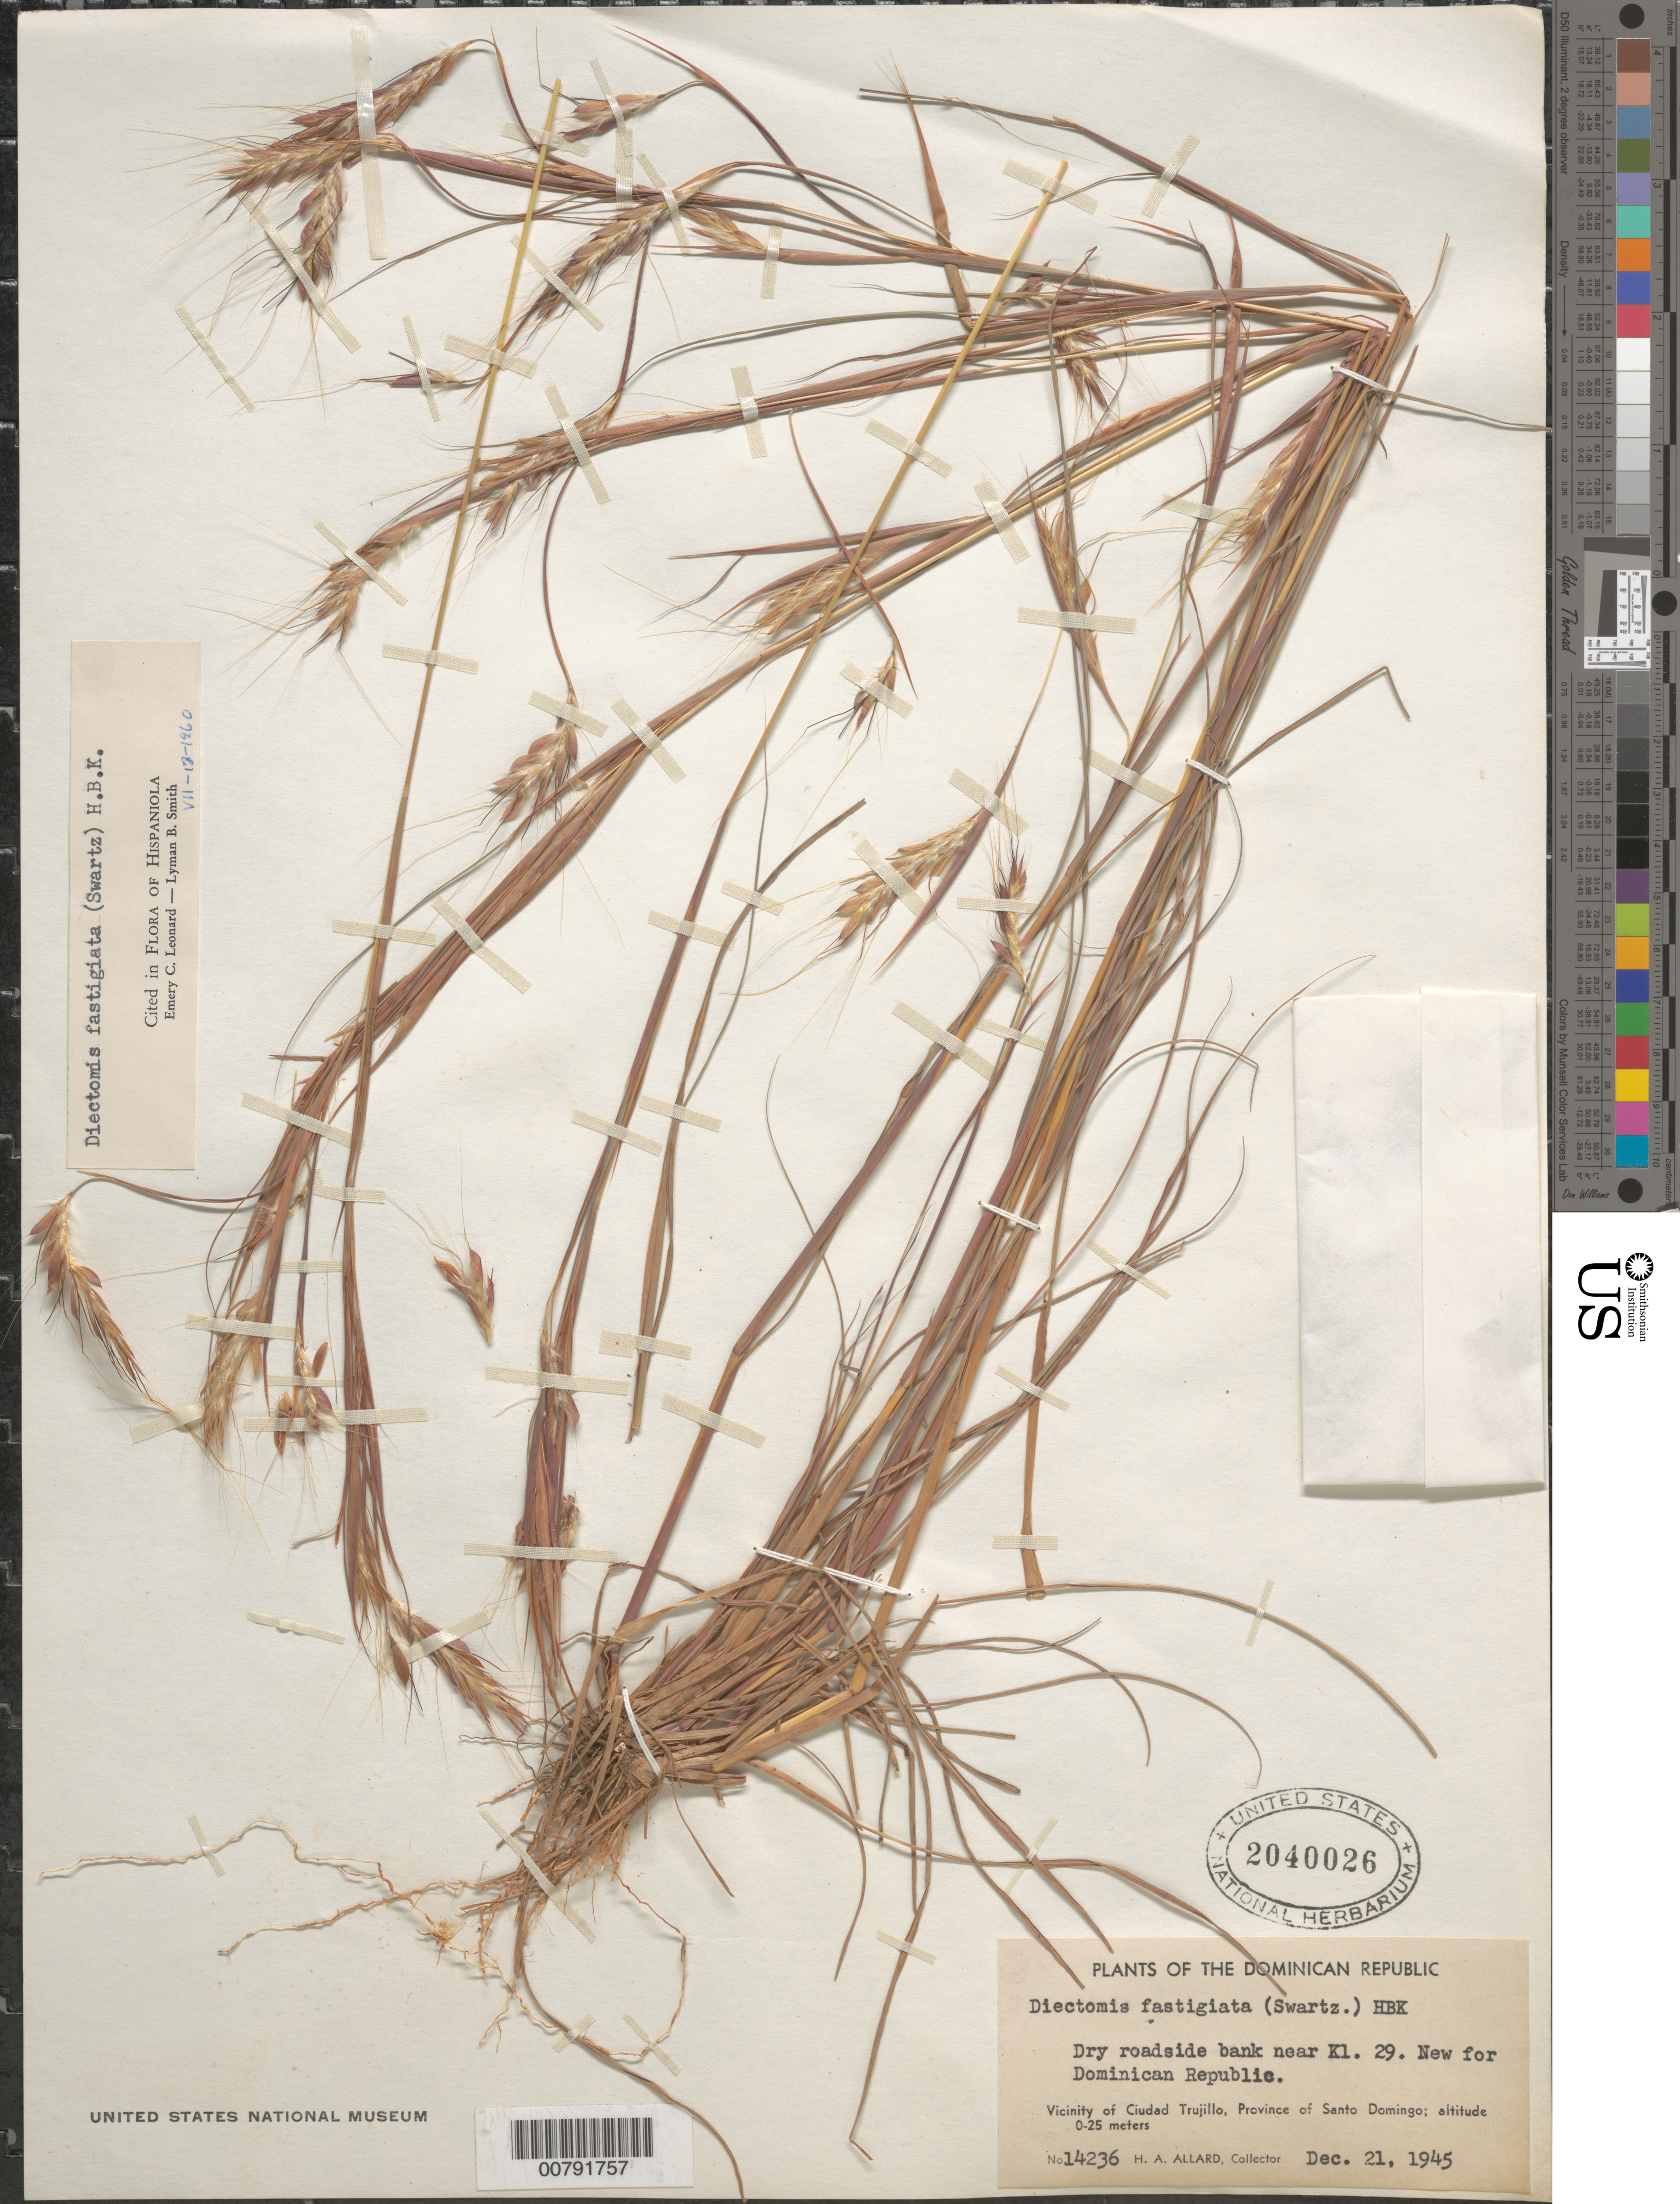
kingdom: Plantae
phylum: Tracheophyta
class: Liliopsida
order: Poales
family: Poaceae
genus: Andropogon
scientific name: Andropogon fastigiatus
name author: Sw.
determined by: Leonard, E. C.; Smith, L. B.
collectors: H. A. Allard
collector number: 14236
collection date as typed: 21 Dec 1945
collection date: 1945-12-21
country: Dominican Republic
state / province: Distrito Nacional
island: Hispaniola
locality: Ciudad Trujillo vicinity, near Kl 29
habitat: Dry roadside bank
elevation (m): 0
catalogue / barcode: US 2040026